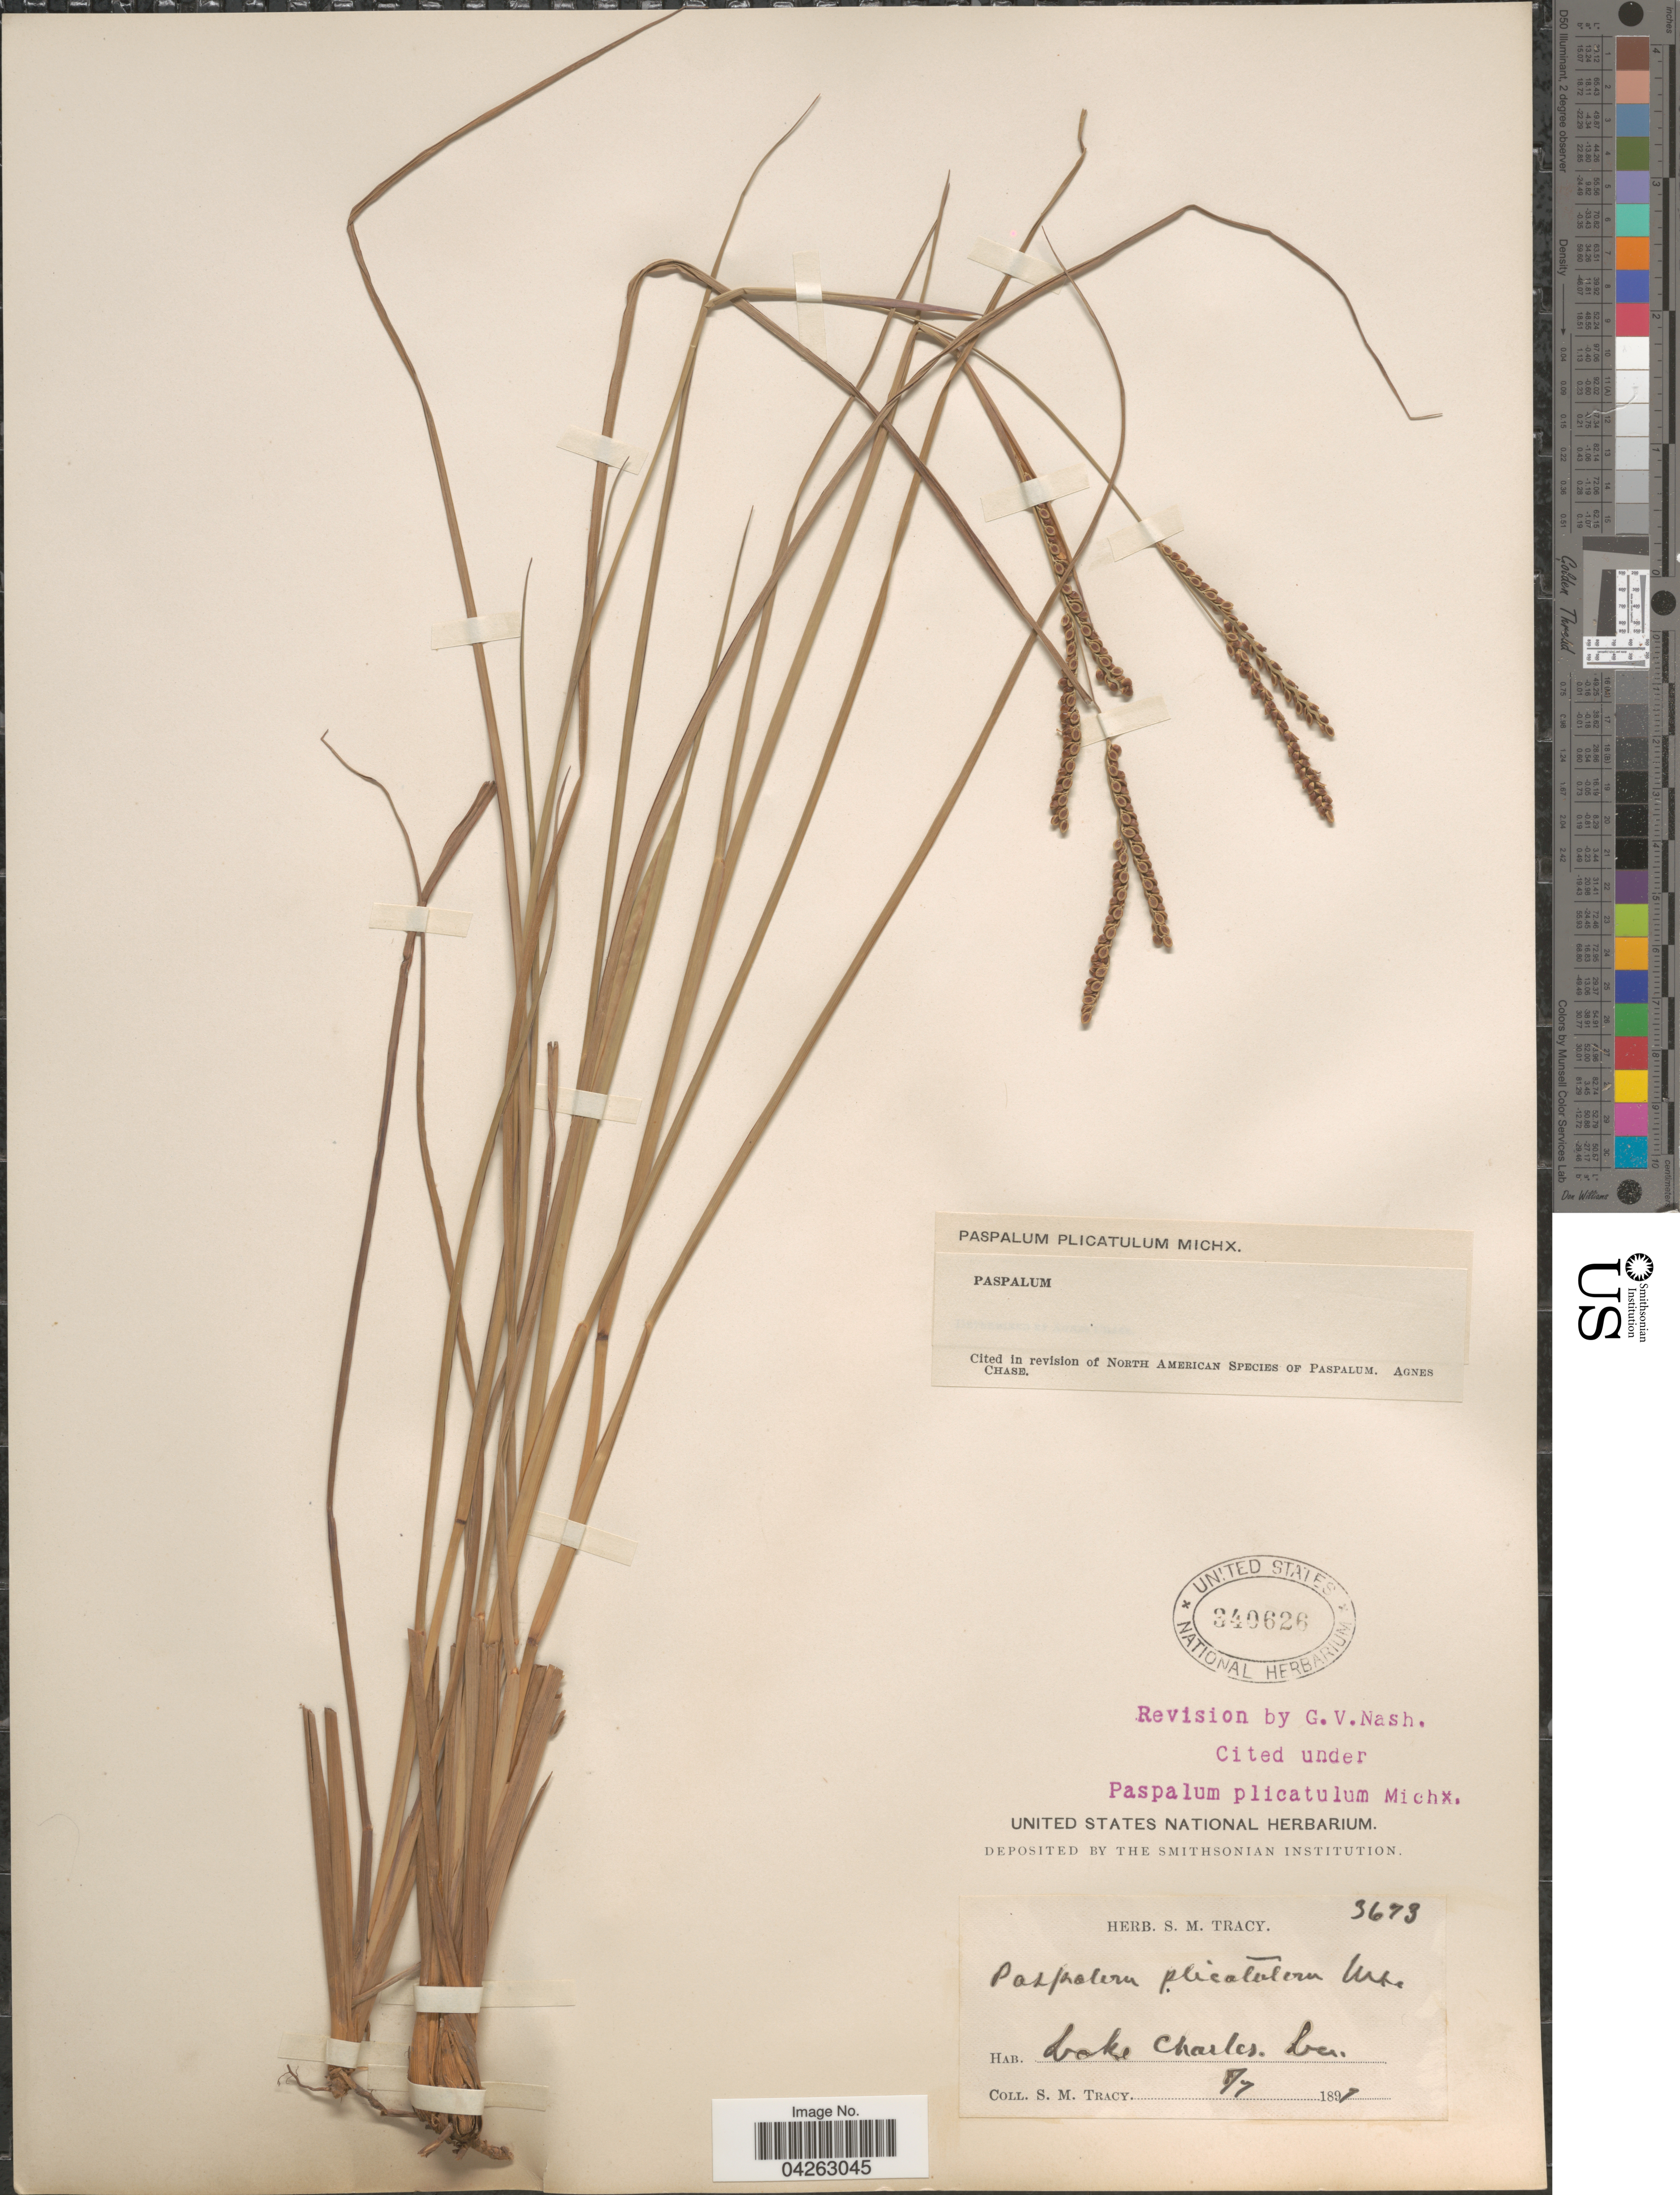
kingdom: Plantae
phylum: Tracheophyta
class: Liliopsida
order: Poales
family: Poaceae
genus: Paspalum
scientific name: Paspalum plicatulum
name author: Michx.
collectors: S. M. Tracy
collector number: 3673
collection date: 1897-08-07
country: United States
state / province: Louisiana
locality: Lake Charles.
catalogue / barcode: US 340626